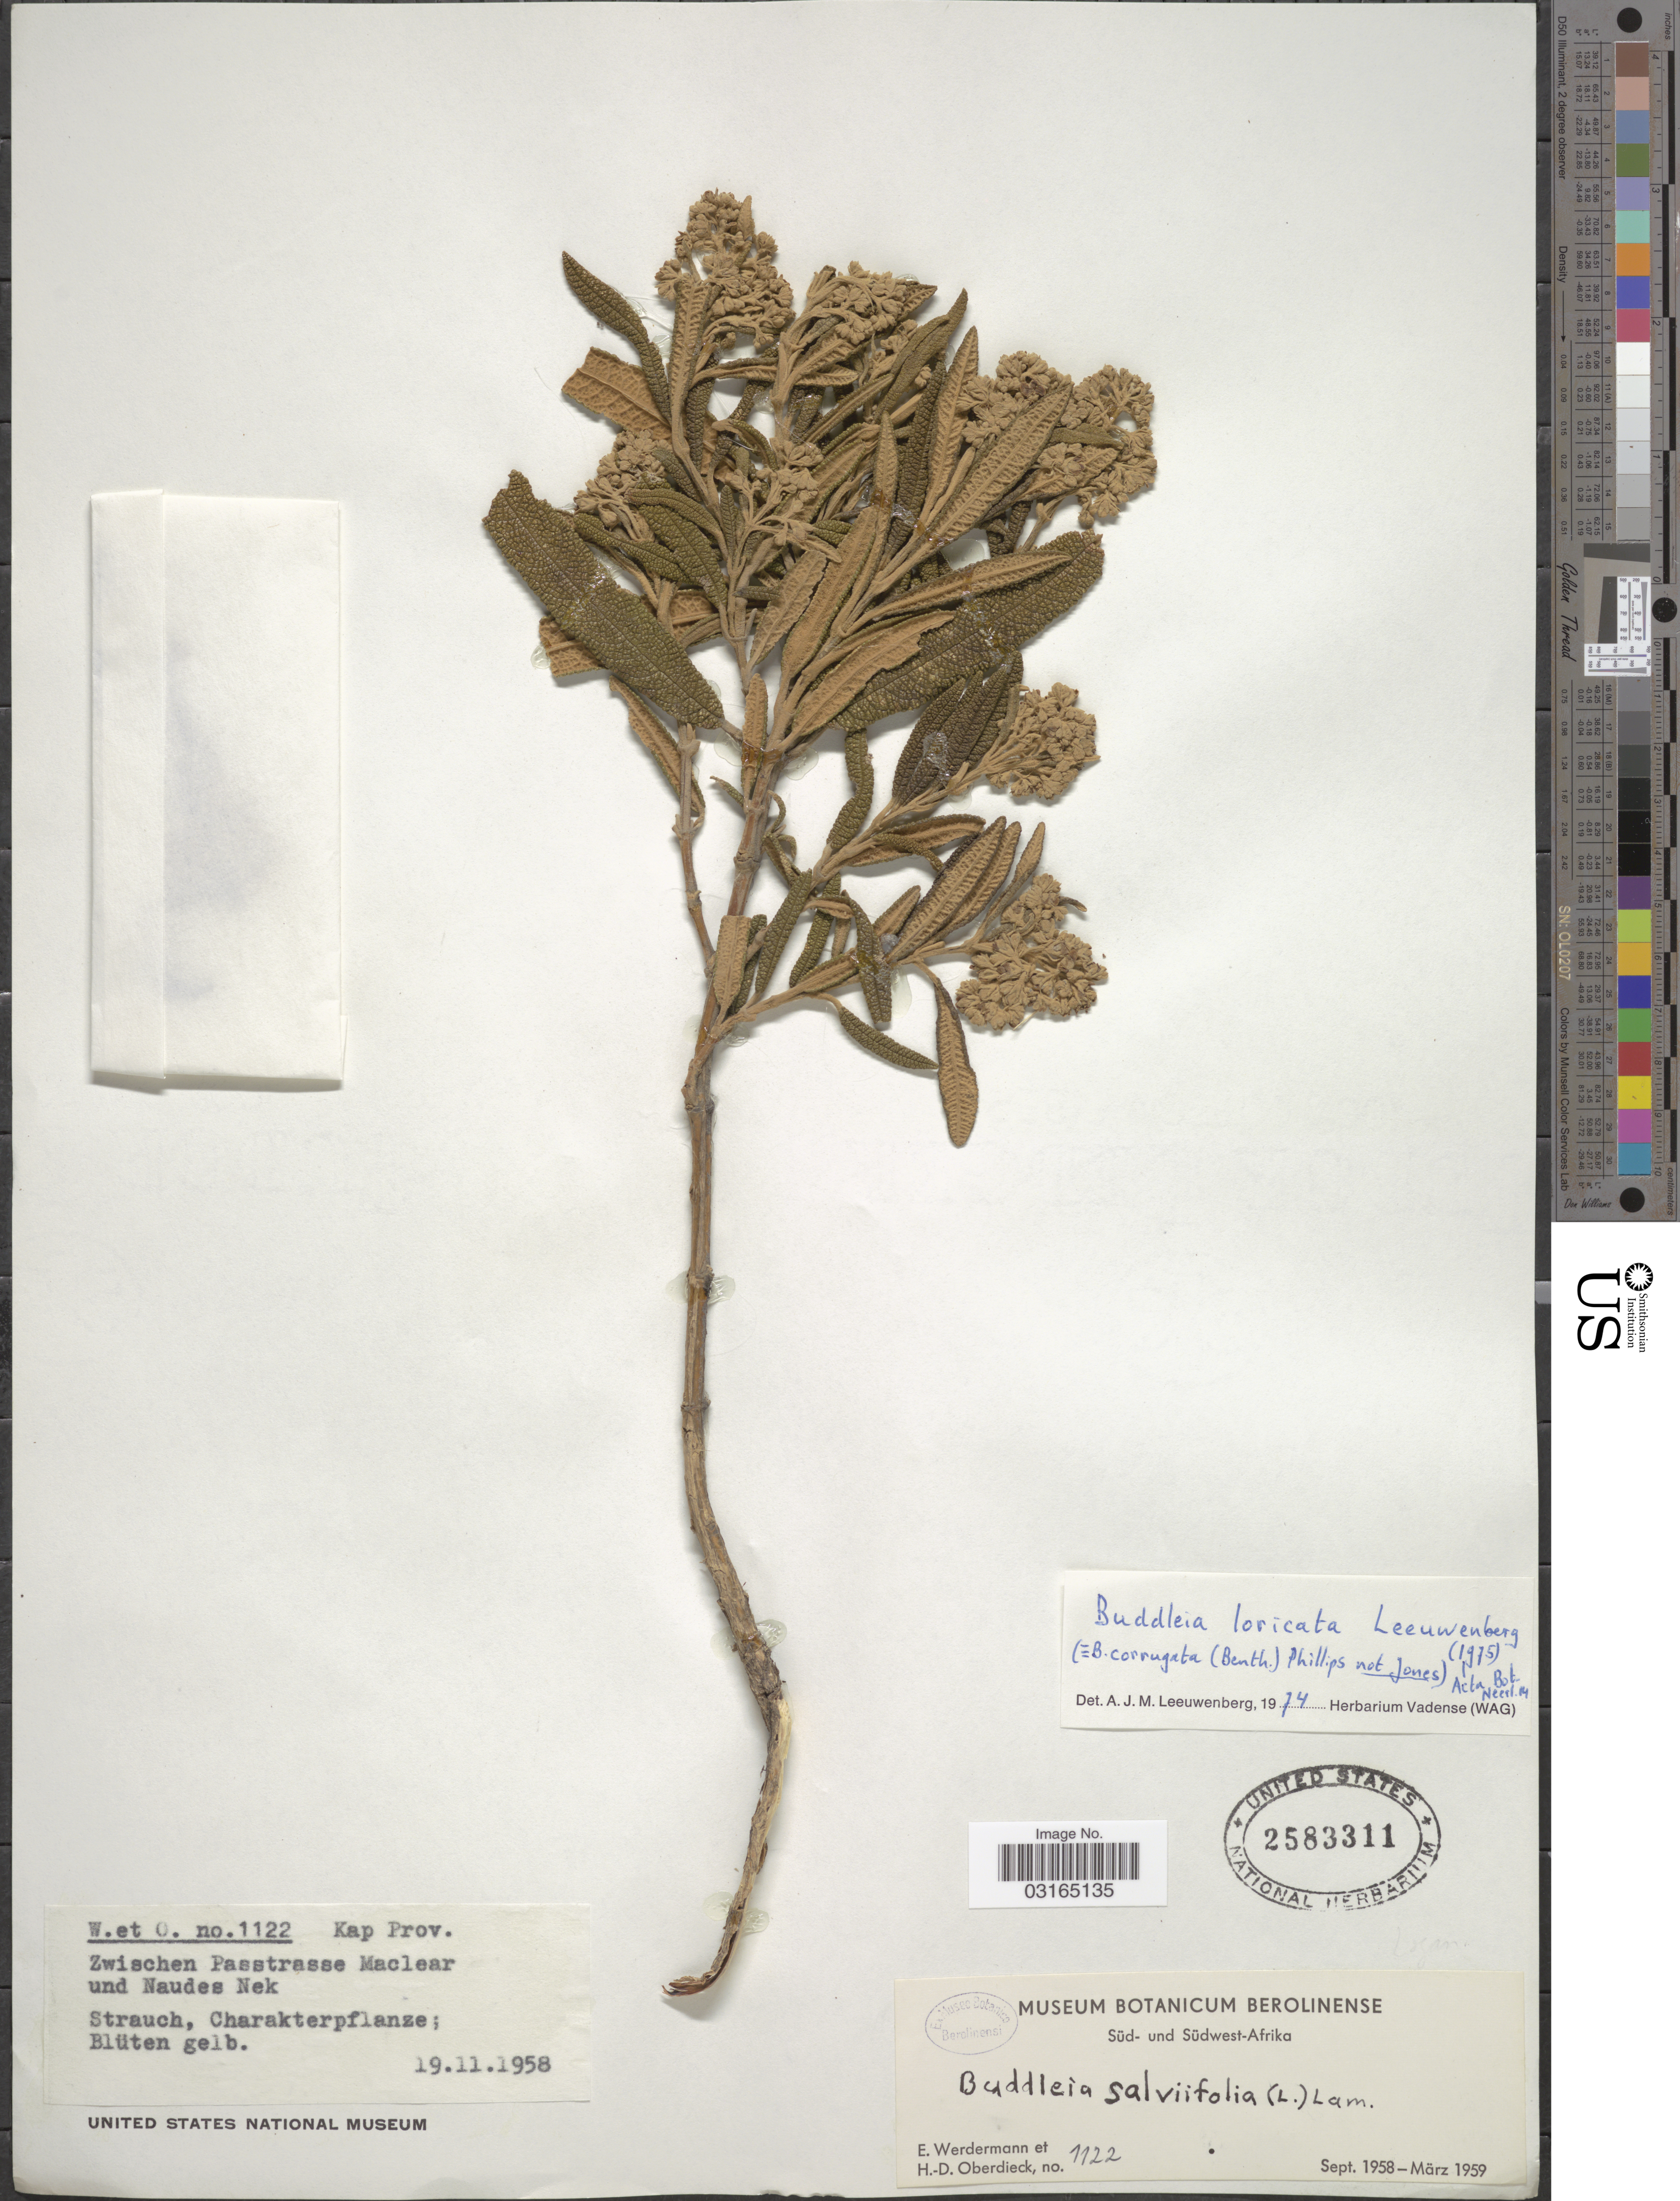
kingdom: Plantae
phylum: Tracheophyta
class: Magnoliopsida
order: Lamiales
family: Scrophulariaceae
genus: Buddleja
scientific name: Buddleja loricata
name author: Leeuwenb.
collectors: E. Werdermann & H. Oberdieck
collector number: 1122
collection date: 1958-11-19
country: South Africa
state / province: Eastern Cape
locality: Kap Prov. Zwischen Passtrasse Maclear und Naudes Nek.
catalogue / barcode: US 2583311